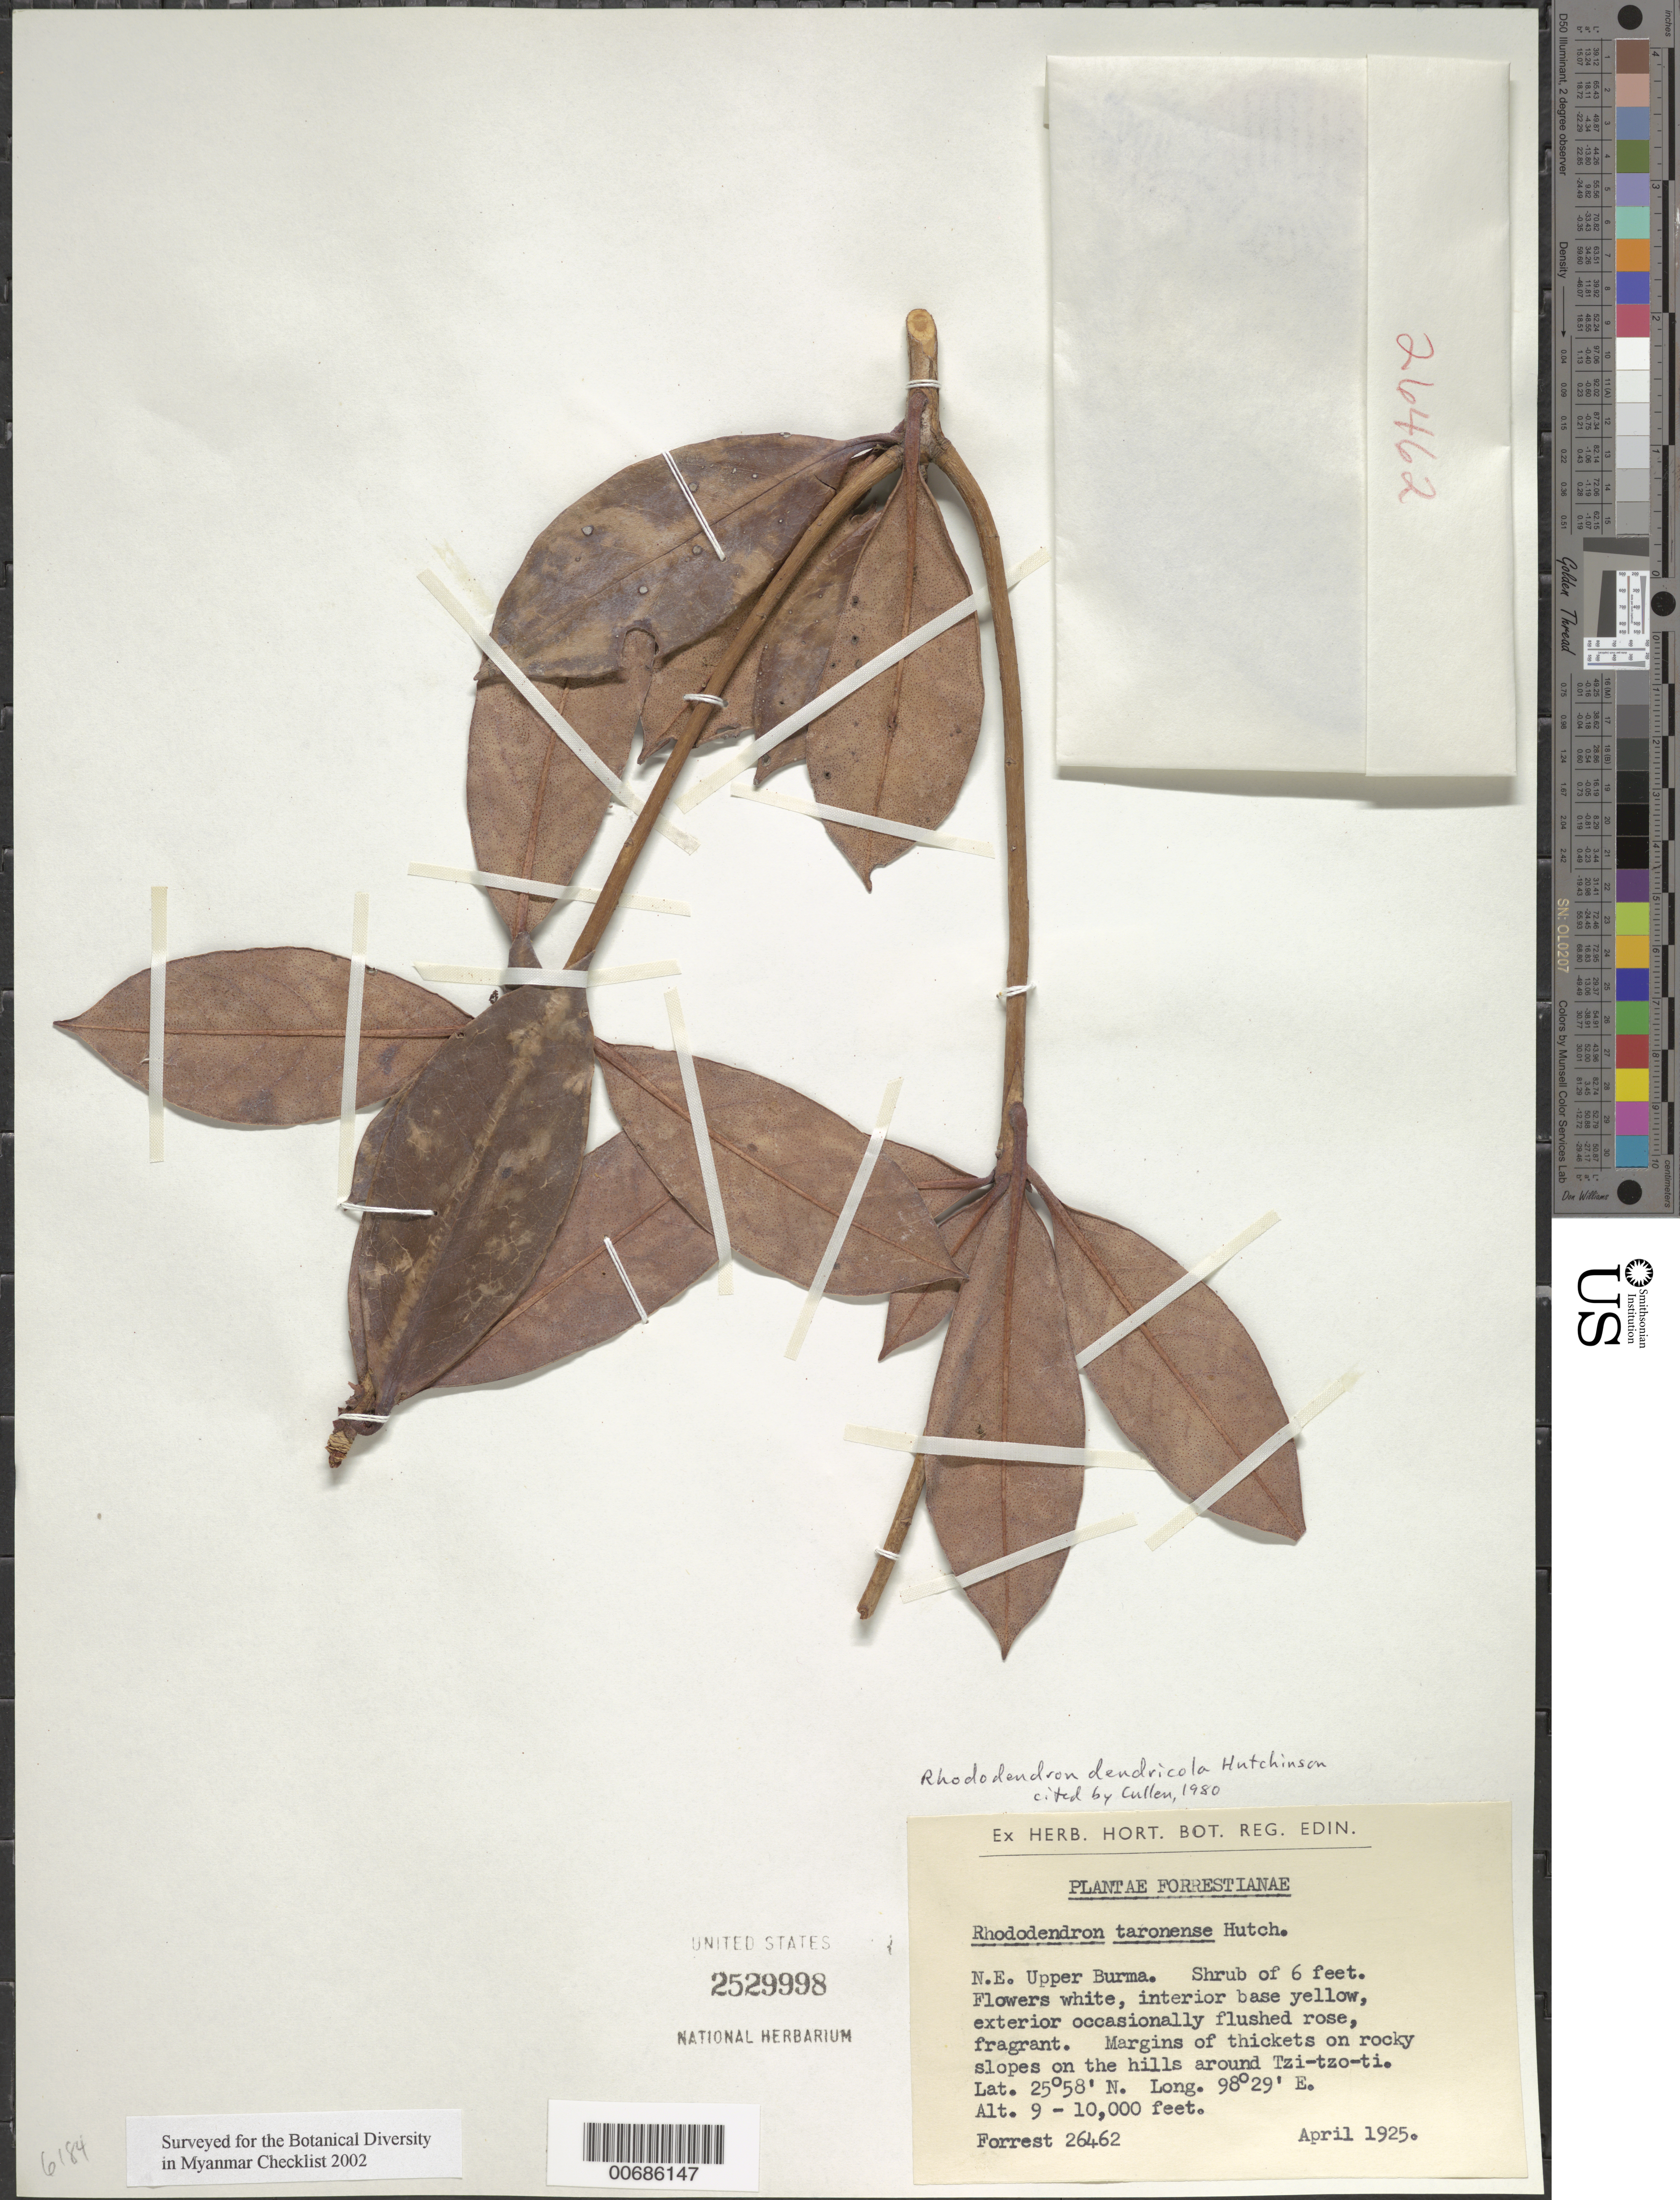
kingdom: Plantae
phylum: Tracheophyta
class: Magnoliopsida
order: Ericales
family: Ericaceae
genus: Rhododendron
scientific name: Rhododendron dendricola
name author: Hutch.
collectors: G. Forrest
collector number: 26462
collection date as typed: Apr 1925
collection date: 1925-04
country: Myanmar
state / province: Kachin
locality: Tzi-tzo-ti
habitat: Margins of thickets on rocky slopes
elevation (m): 2743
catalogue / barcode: US 2529998